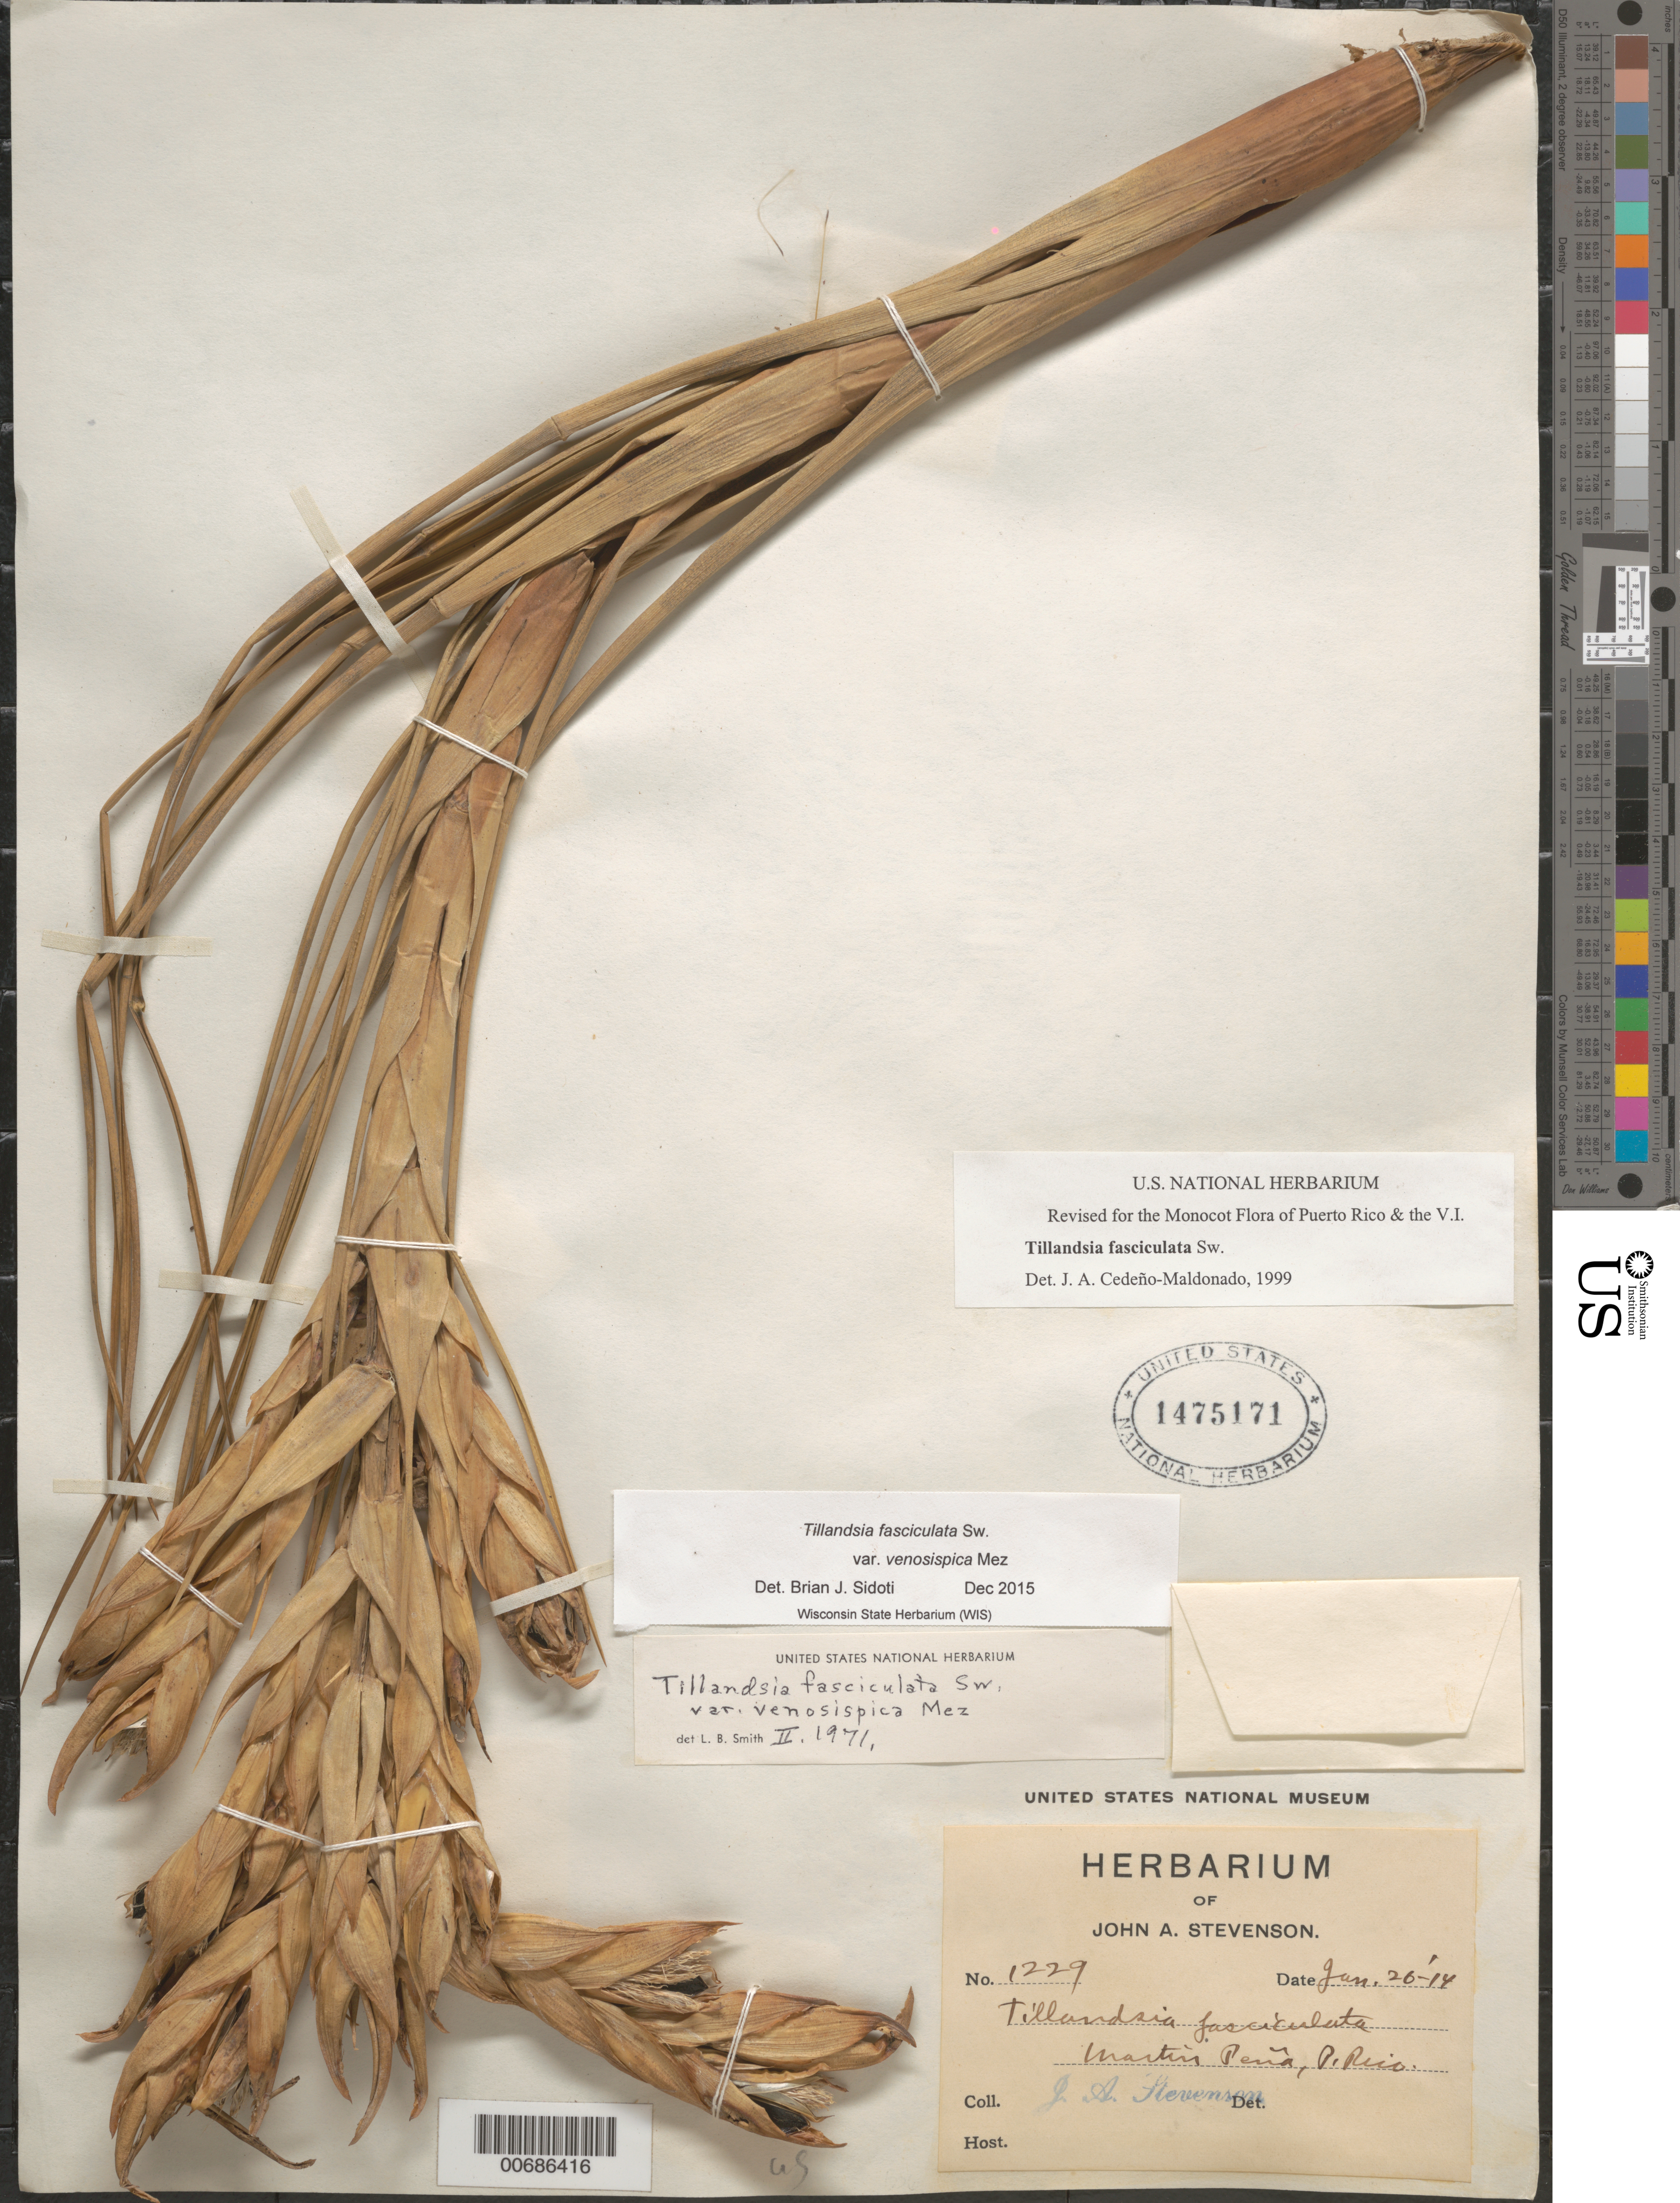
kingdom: Plantae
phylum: Tracheophyta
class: Liliopsida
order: Poales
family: Bromeliaceae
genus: Tillandsia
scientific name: Tillandsia fasciculata var. venosispica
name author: Mez in A. DC.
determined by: Sidoti, B. J.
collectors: J. Stevenson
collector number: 1229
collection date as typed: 26 Jan 1914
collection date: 1914-01-26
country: Puerto Rico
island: Greater Antilles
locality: Martin Peña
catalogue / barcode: US 1475171